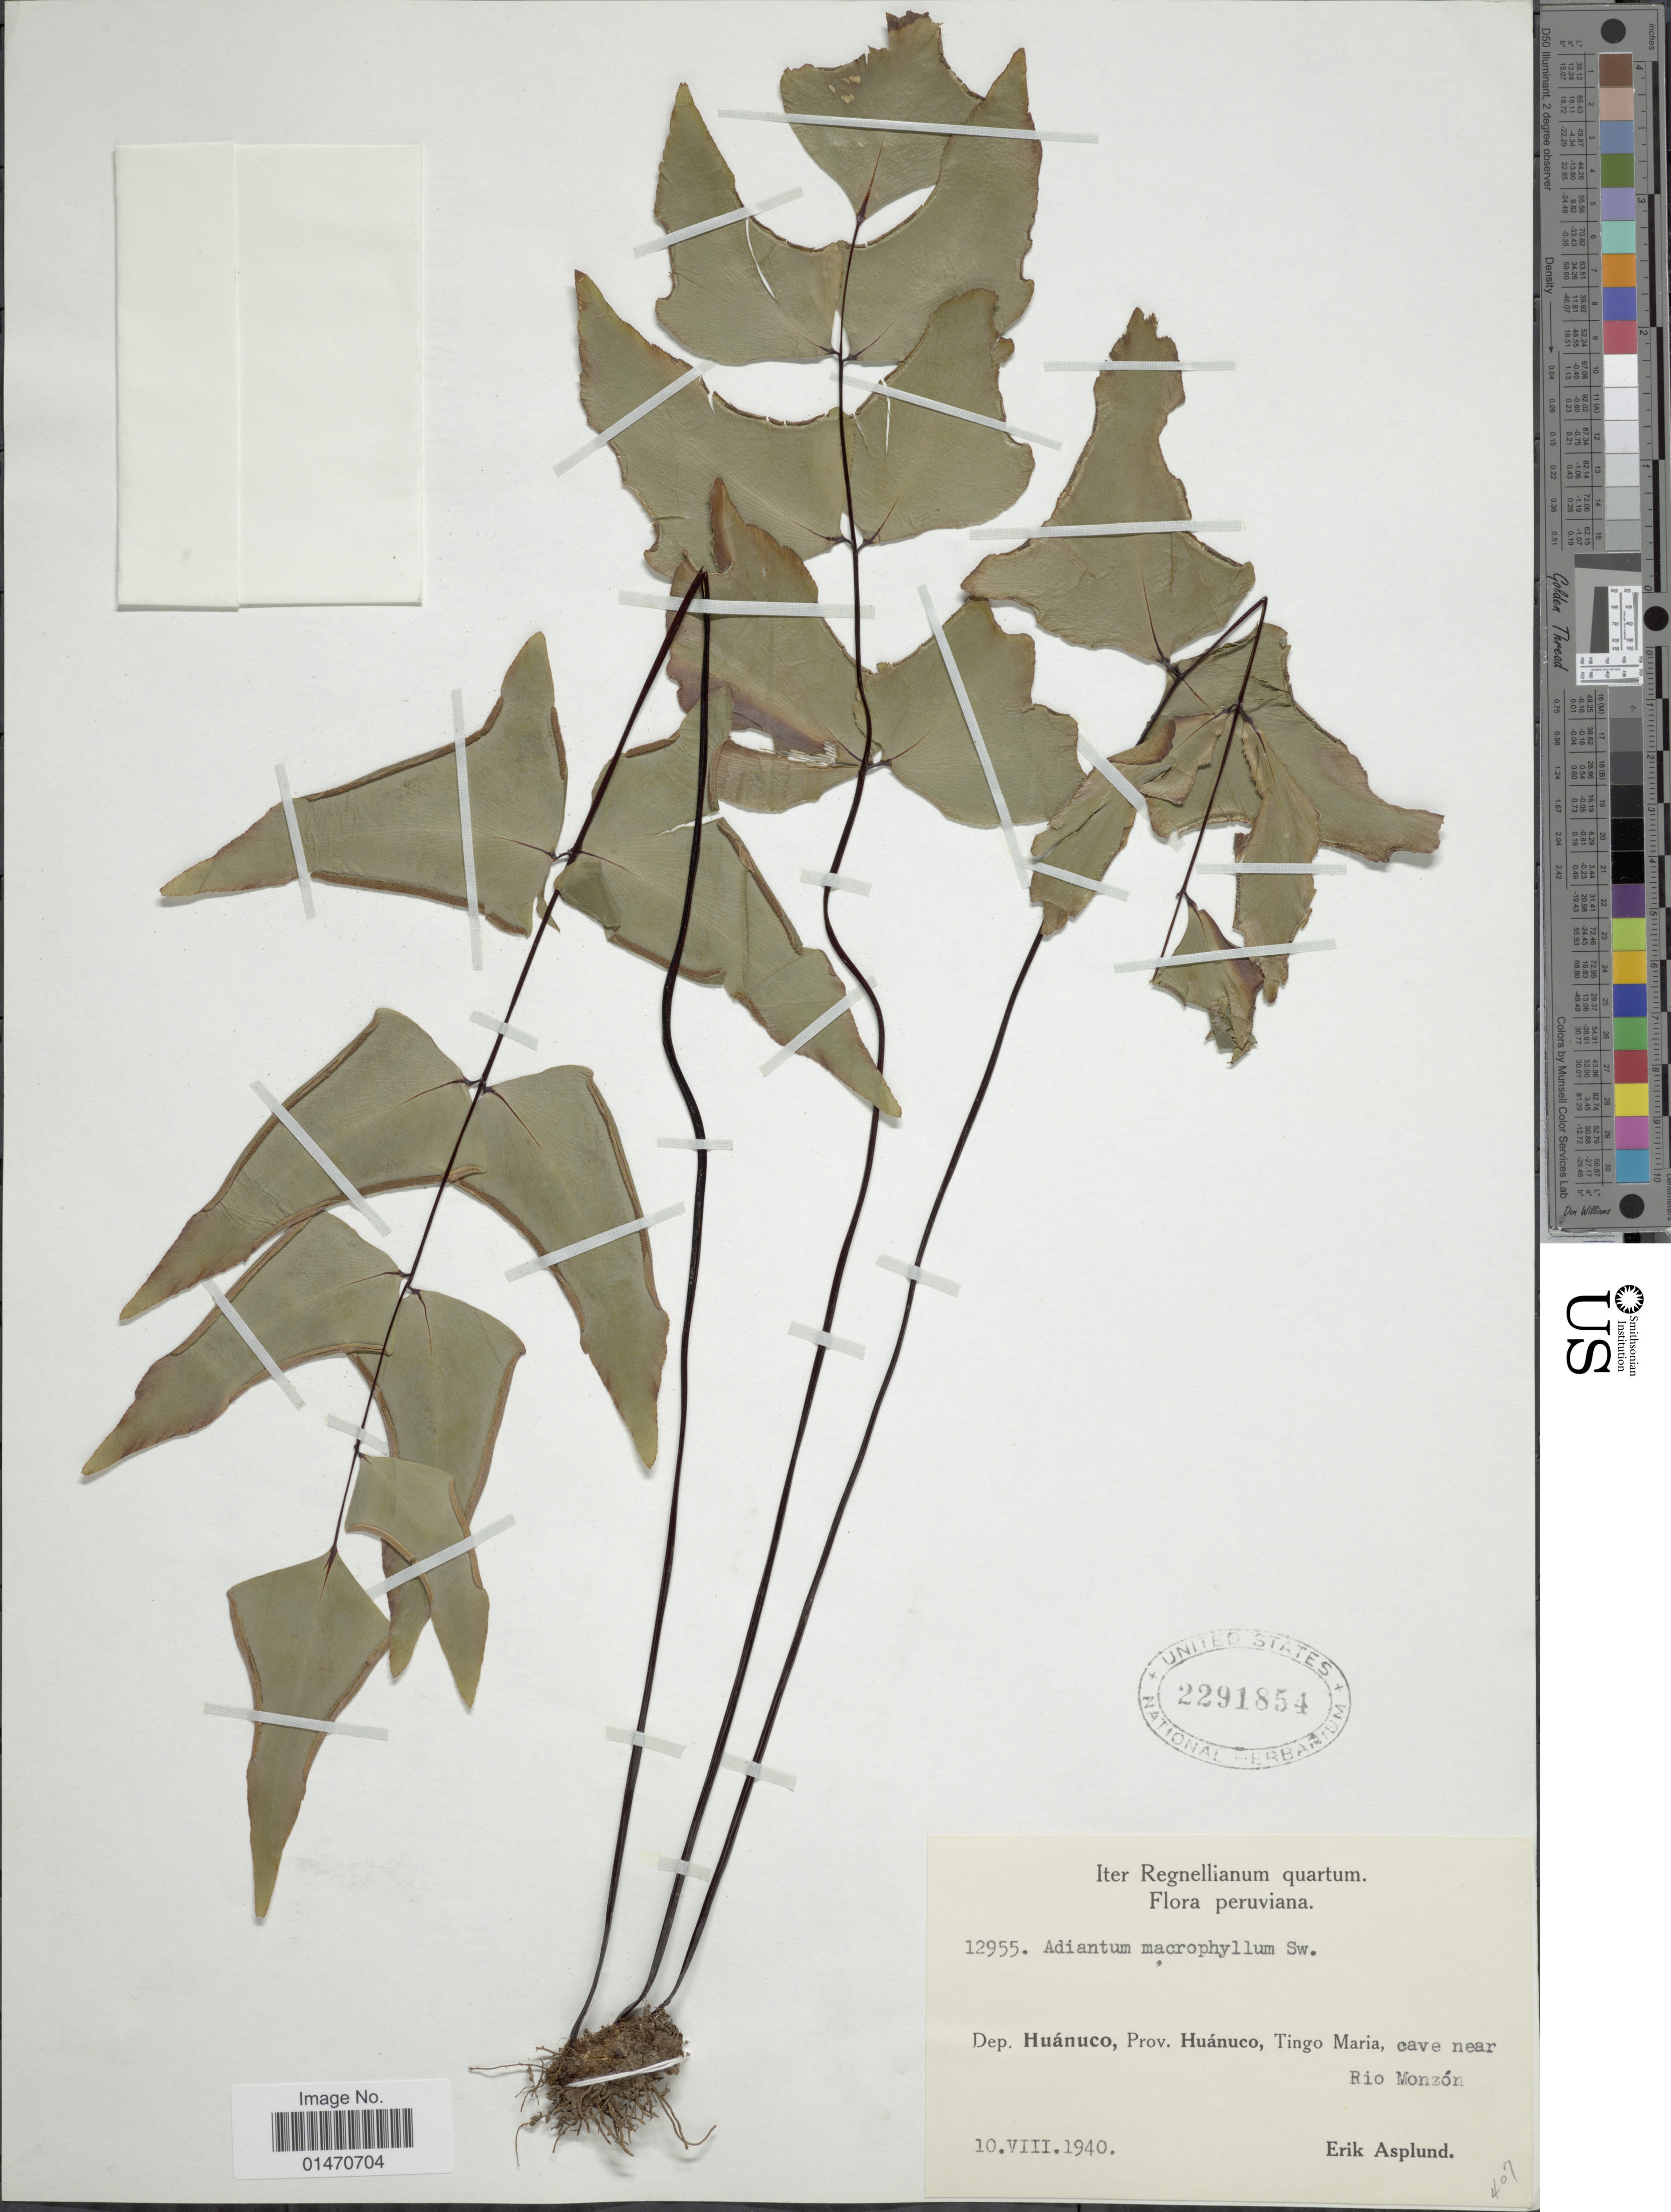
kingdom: Plantae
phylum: Tracheophyta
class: Polypodiopsida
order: Polypodiales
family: Pteridaceae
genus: Adiantum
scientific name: Adiantum macrophyllum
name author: Sw.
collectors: E. Asplund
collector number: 12955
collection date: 1940-08-10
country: Peru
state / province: Huánuco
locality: Dep. Huánuco, prov. Huanuco, Tingo Maria, cave near Rio Monzón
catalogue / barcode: US 2291854